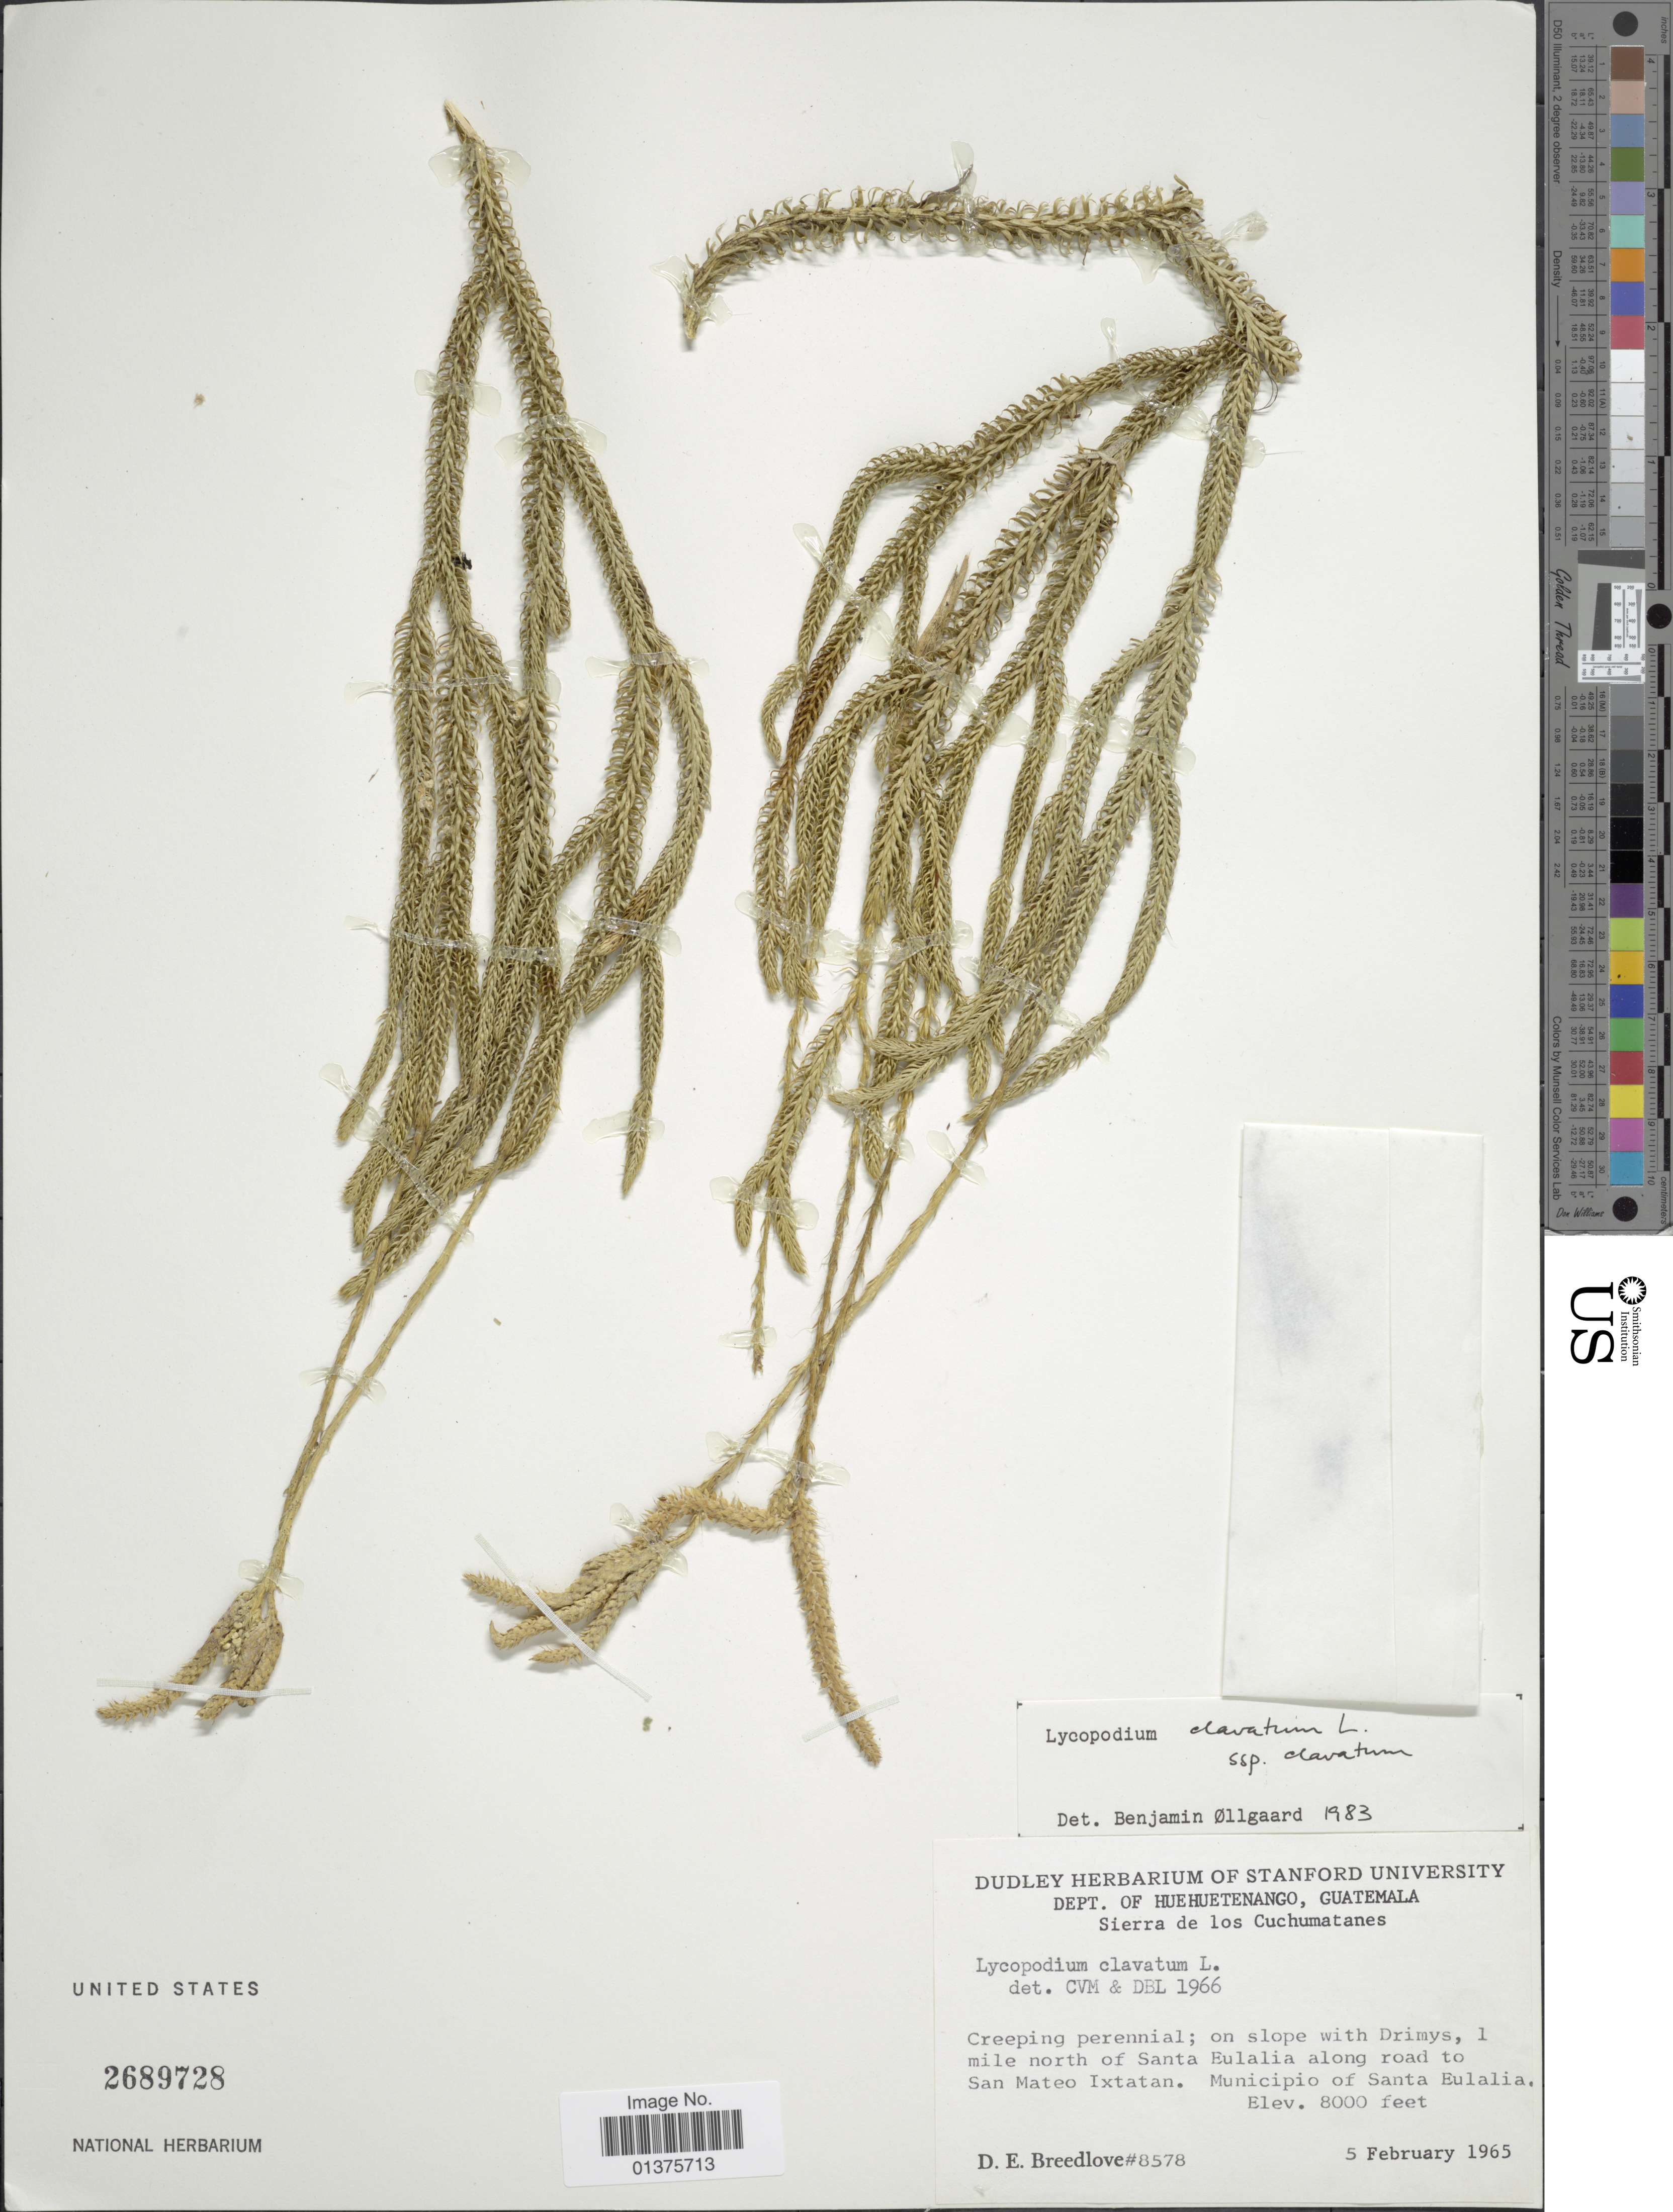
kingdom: Plantae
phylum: Tracheophyta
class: Lycopodiopsida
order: Lycopodiales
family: Lycopodiaceae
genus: Lycopodium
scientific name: Lycopodium clavatum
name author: L.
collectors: D. E. Breedlove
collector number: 8578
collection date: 1965-02-05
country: Guatemala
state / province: Huehuetenango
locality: Sierra de los Cuchumatenes, Creeping perennial: on slope with Drimys, 1 mile north of Santa Eulalia along road to San Mateo Ixtatan, Municipio of Santa Eulalia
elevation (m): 2438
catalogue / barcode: US 2689728